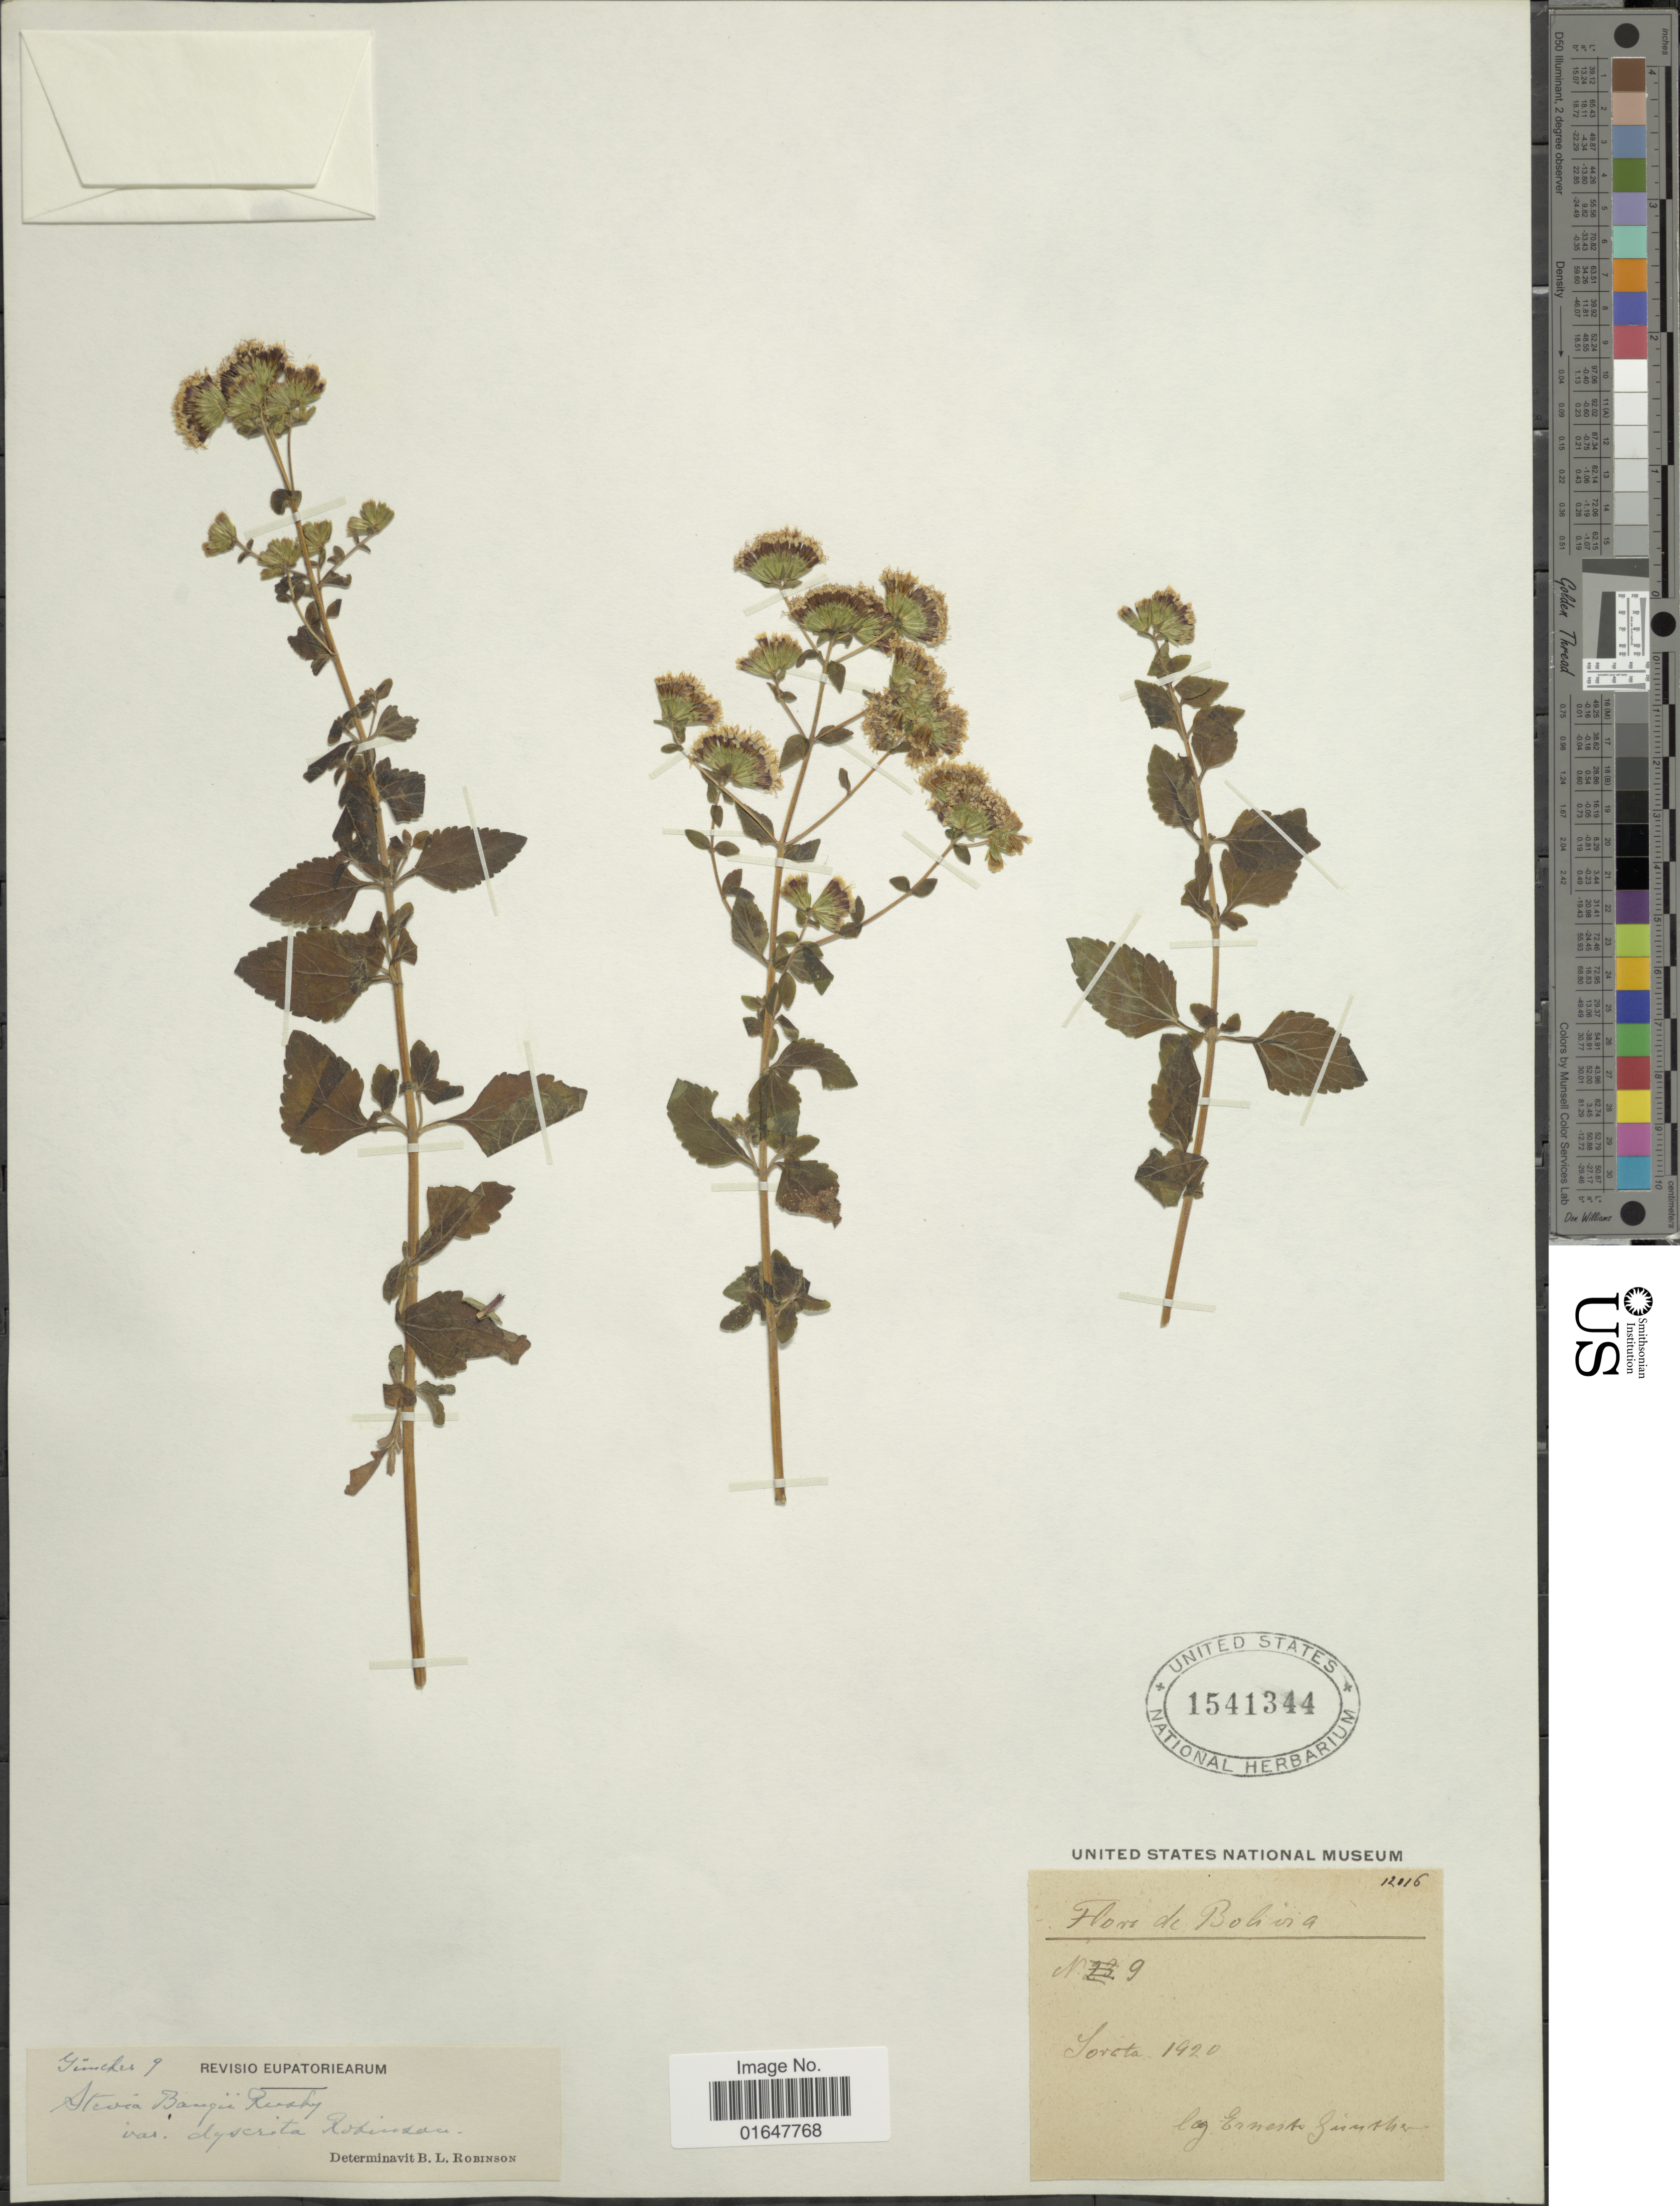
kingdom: Plantae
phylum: Tracheophyta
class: Magnoliopsida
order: Asterales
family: Asteraceae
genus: Stevia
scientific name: Stevia bangii var. dyscrita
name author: B.L. Rob.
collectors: E. Gunther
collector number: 9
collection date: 1920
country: Bolivia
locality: Sorata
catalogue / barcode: US 1541344